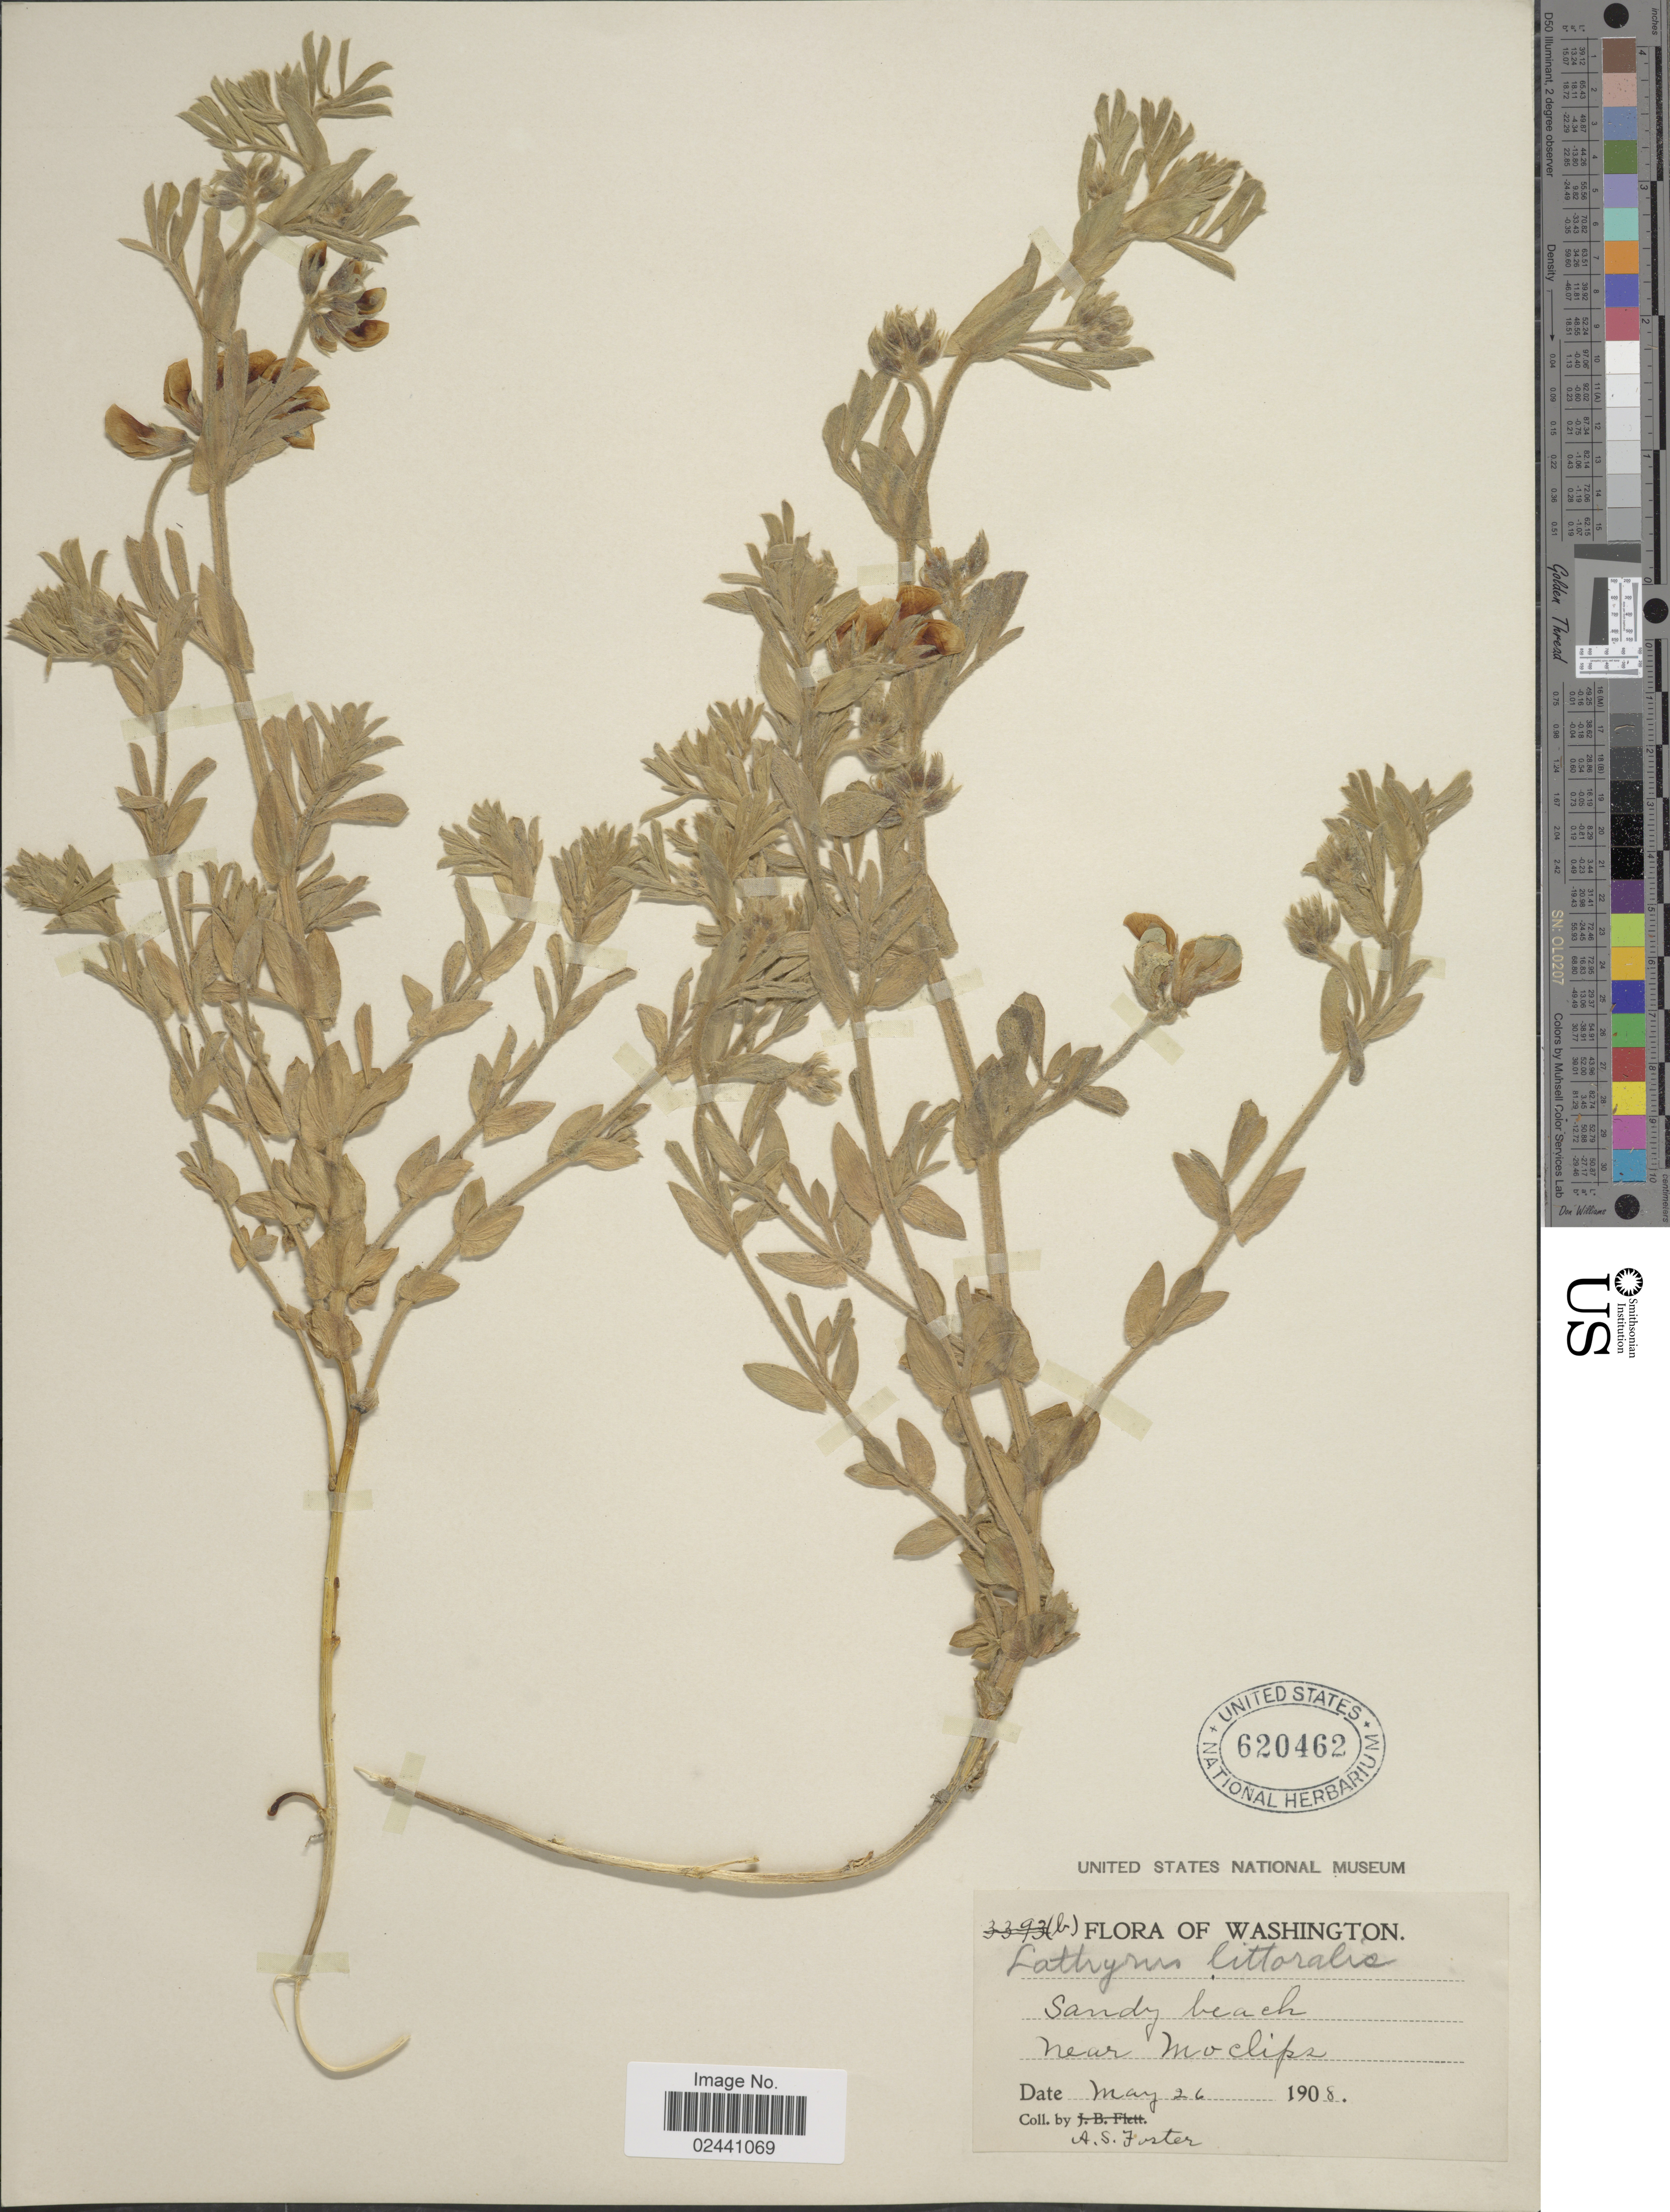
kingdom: Plantae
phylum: Tracheophyta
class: Magnoliopsida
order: Fabales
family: Fabaceae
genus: Lathyrus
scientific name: Lathyrus littoralis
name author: (Torr. & A. Gray) Walp.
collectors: A. S. Foster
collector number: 3393B?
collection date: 1908-05-26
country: United States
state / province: Washington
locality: Near Moclipz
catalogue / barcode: US 620462